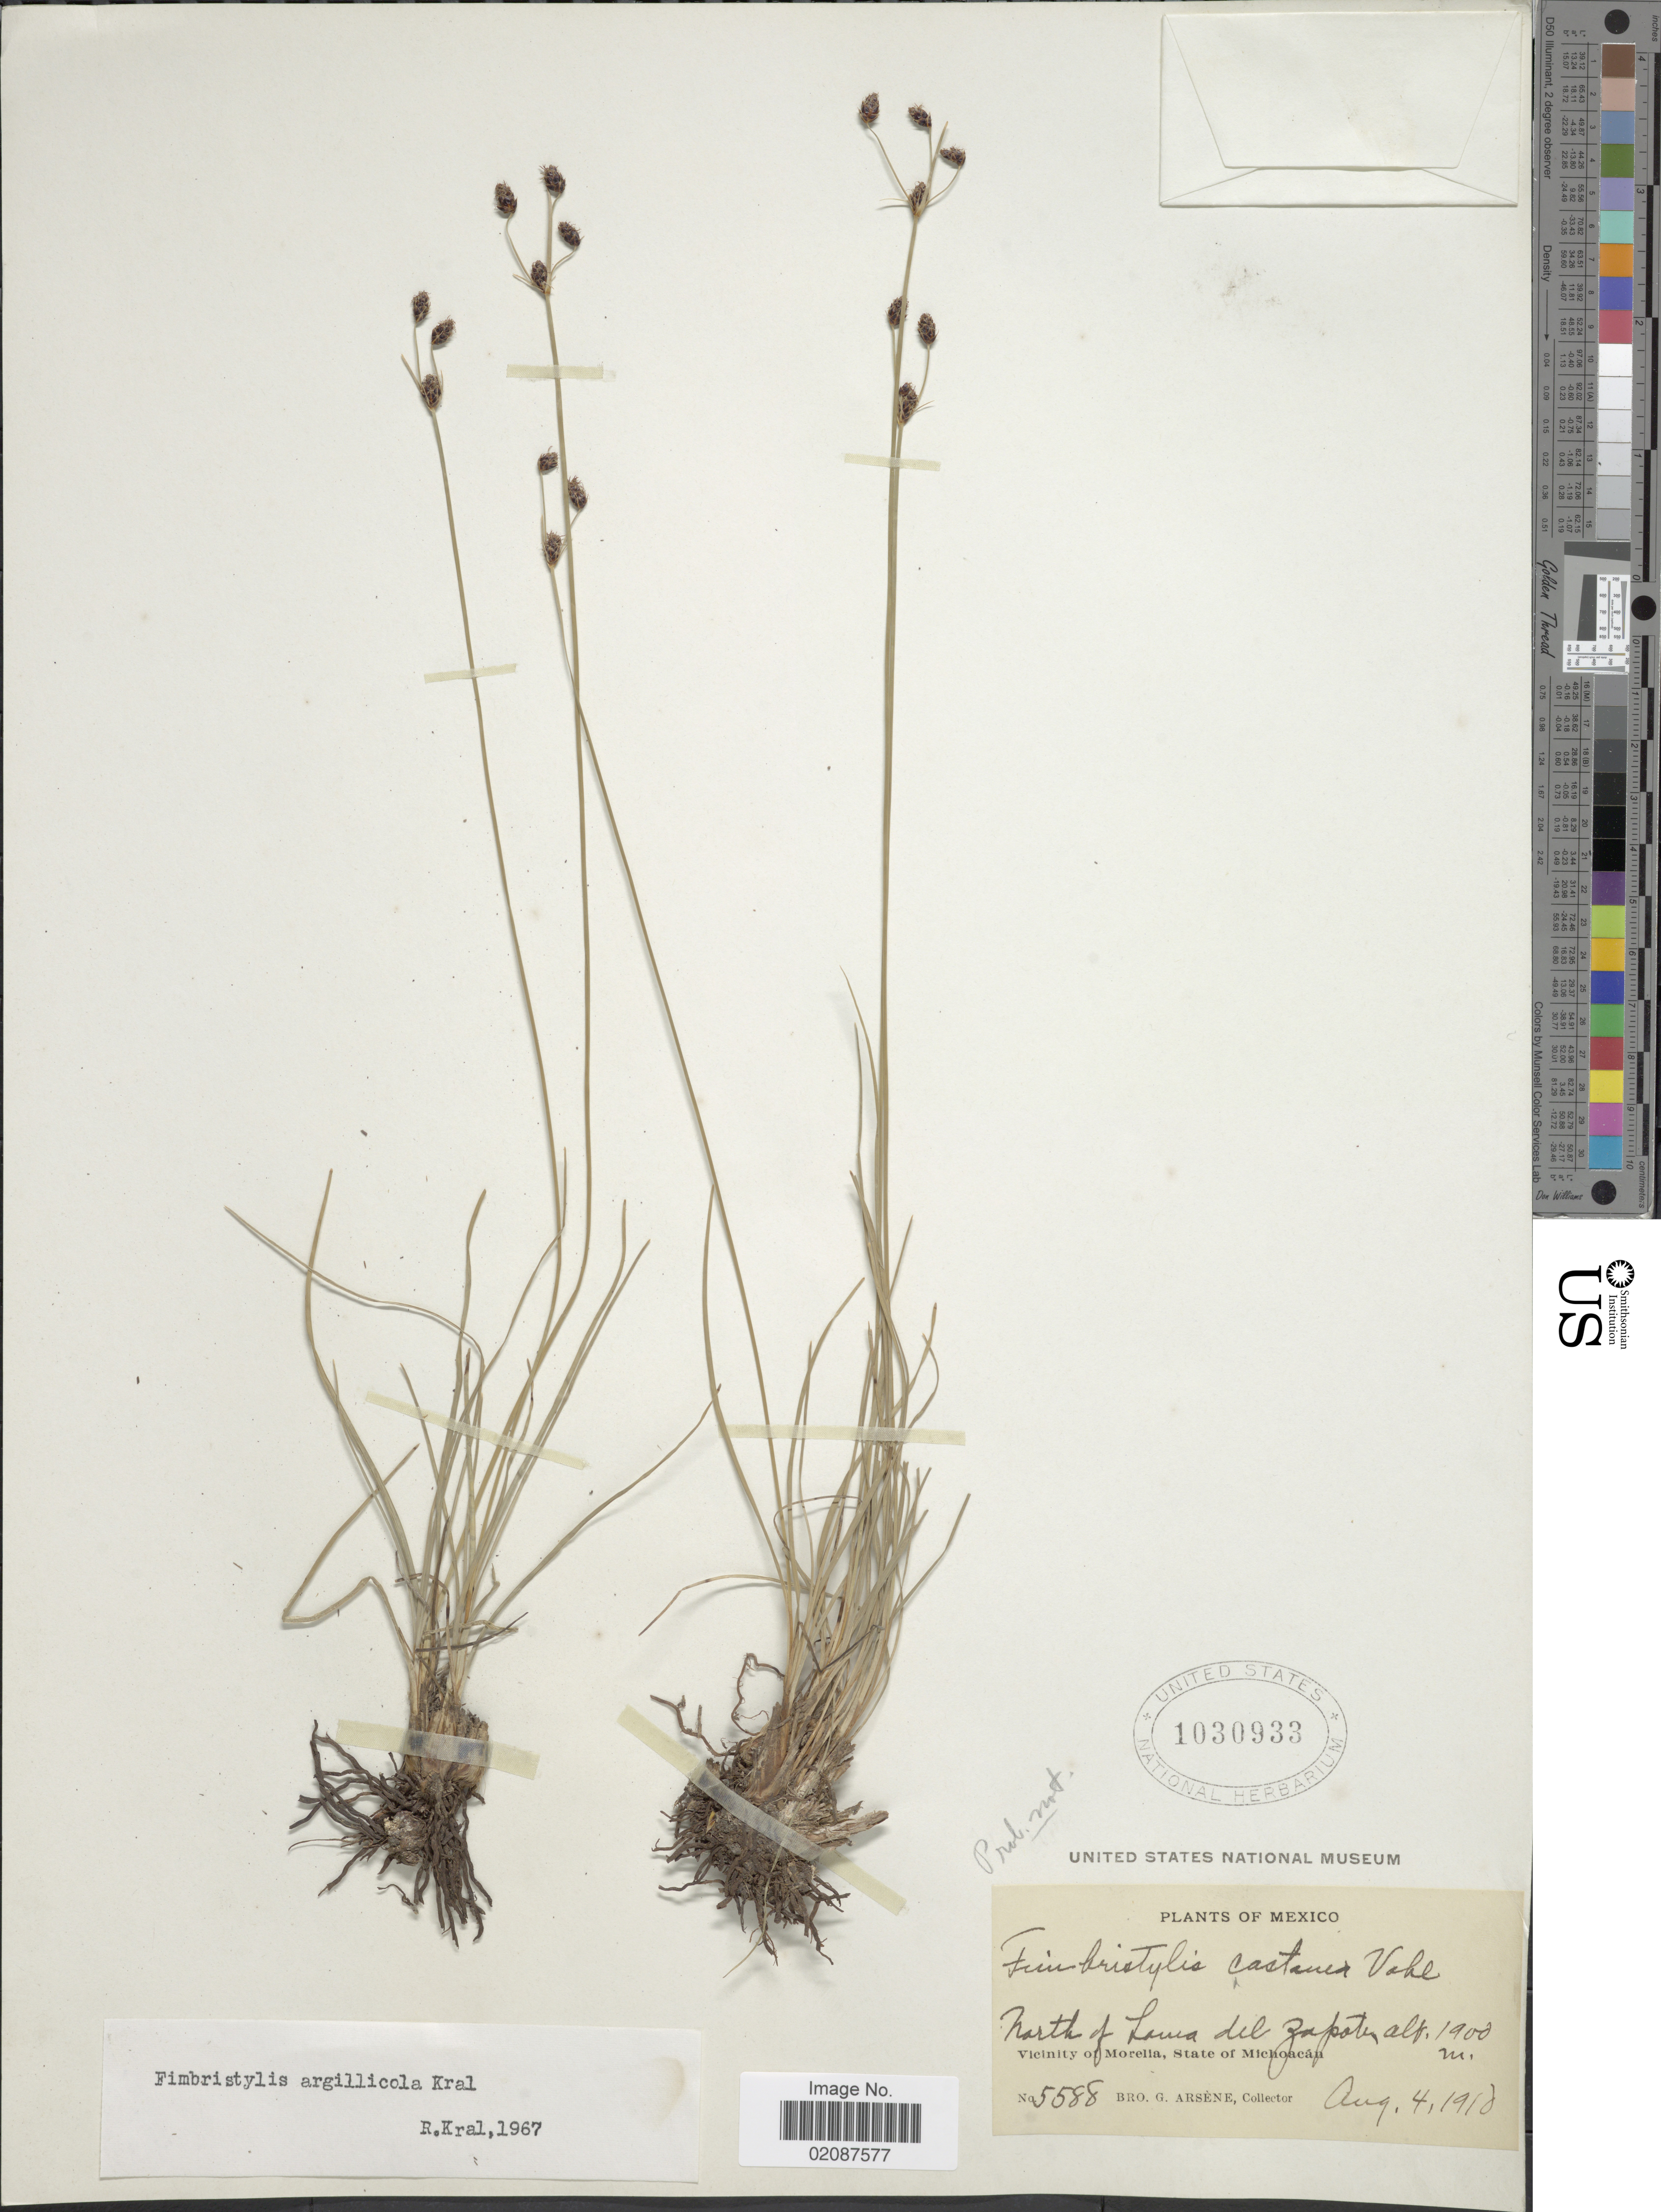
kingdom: Plantae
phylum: Tracheophyta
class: Liliopsida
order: Poales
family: Cyperaceae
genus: Fimbristylis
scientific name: Fimbristylis argillicola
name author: Kral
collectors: Bro. G. Arsène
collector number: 5588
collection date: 1918-08-04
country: Mexico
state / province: Michoacán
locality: North of Lama del Zapote, Vicinity of Morelia, State of Michoacan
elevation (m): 1900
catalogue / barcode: US 1030933